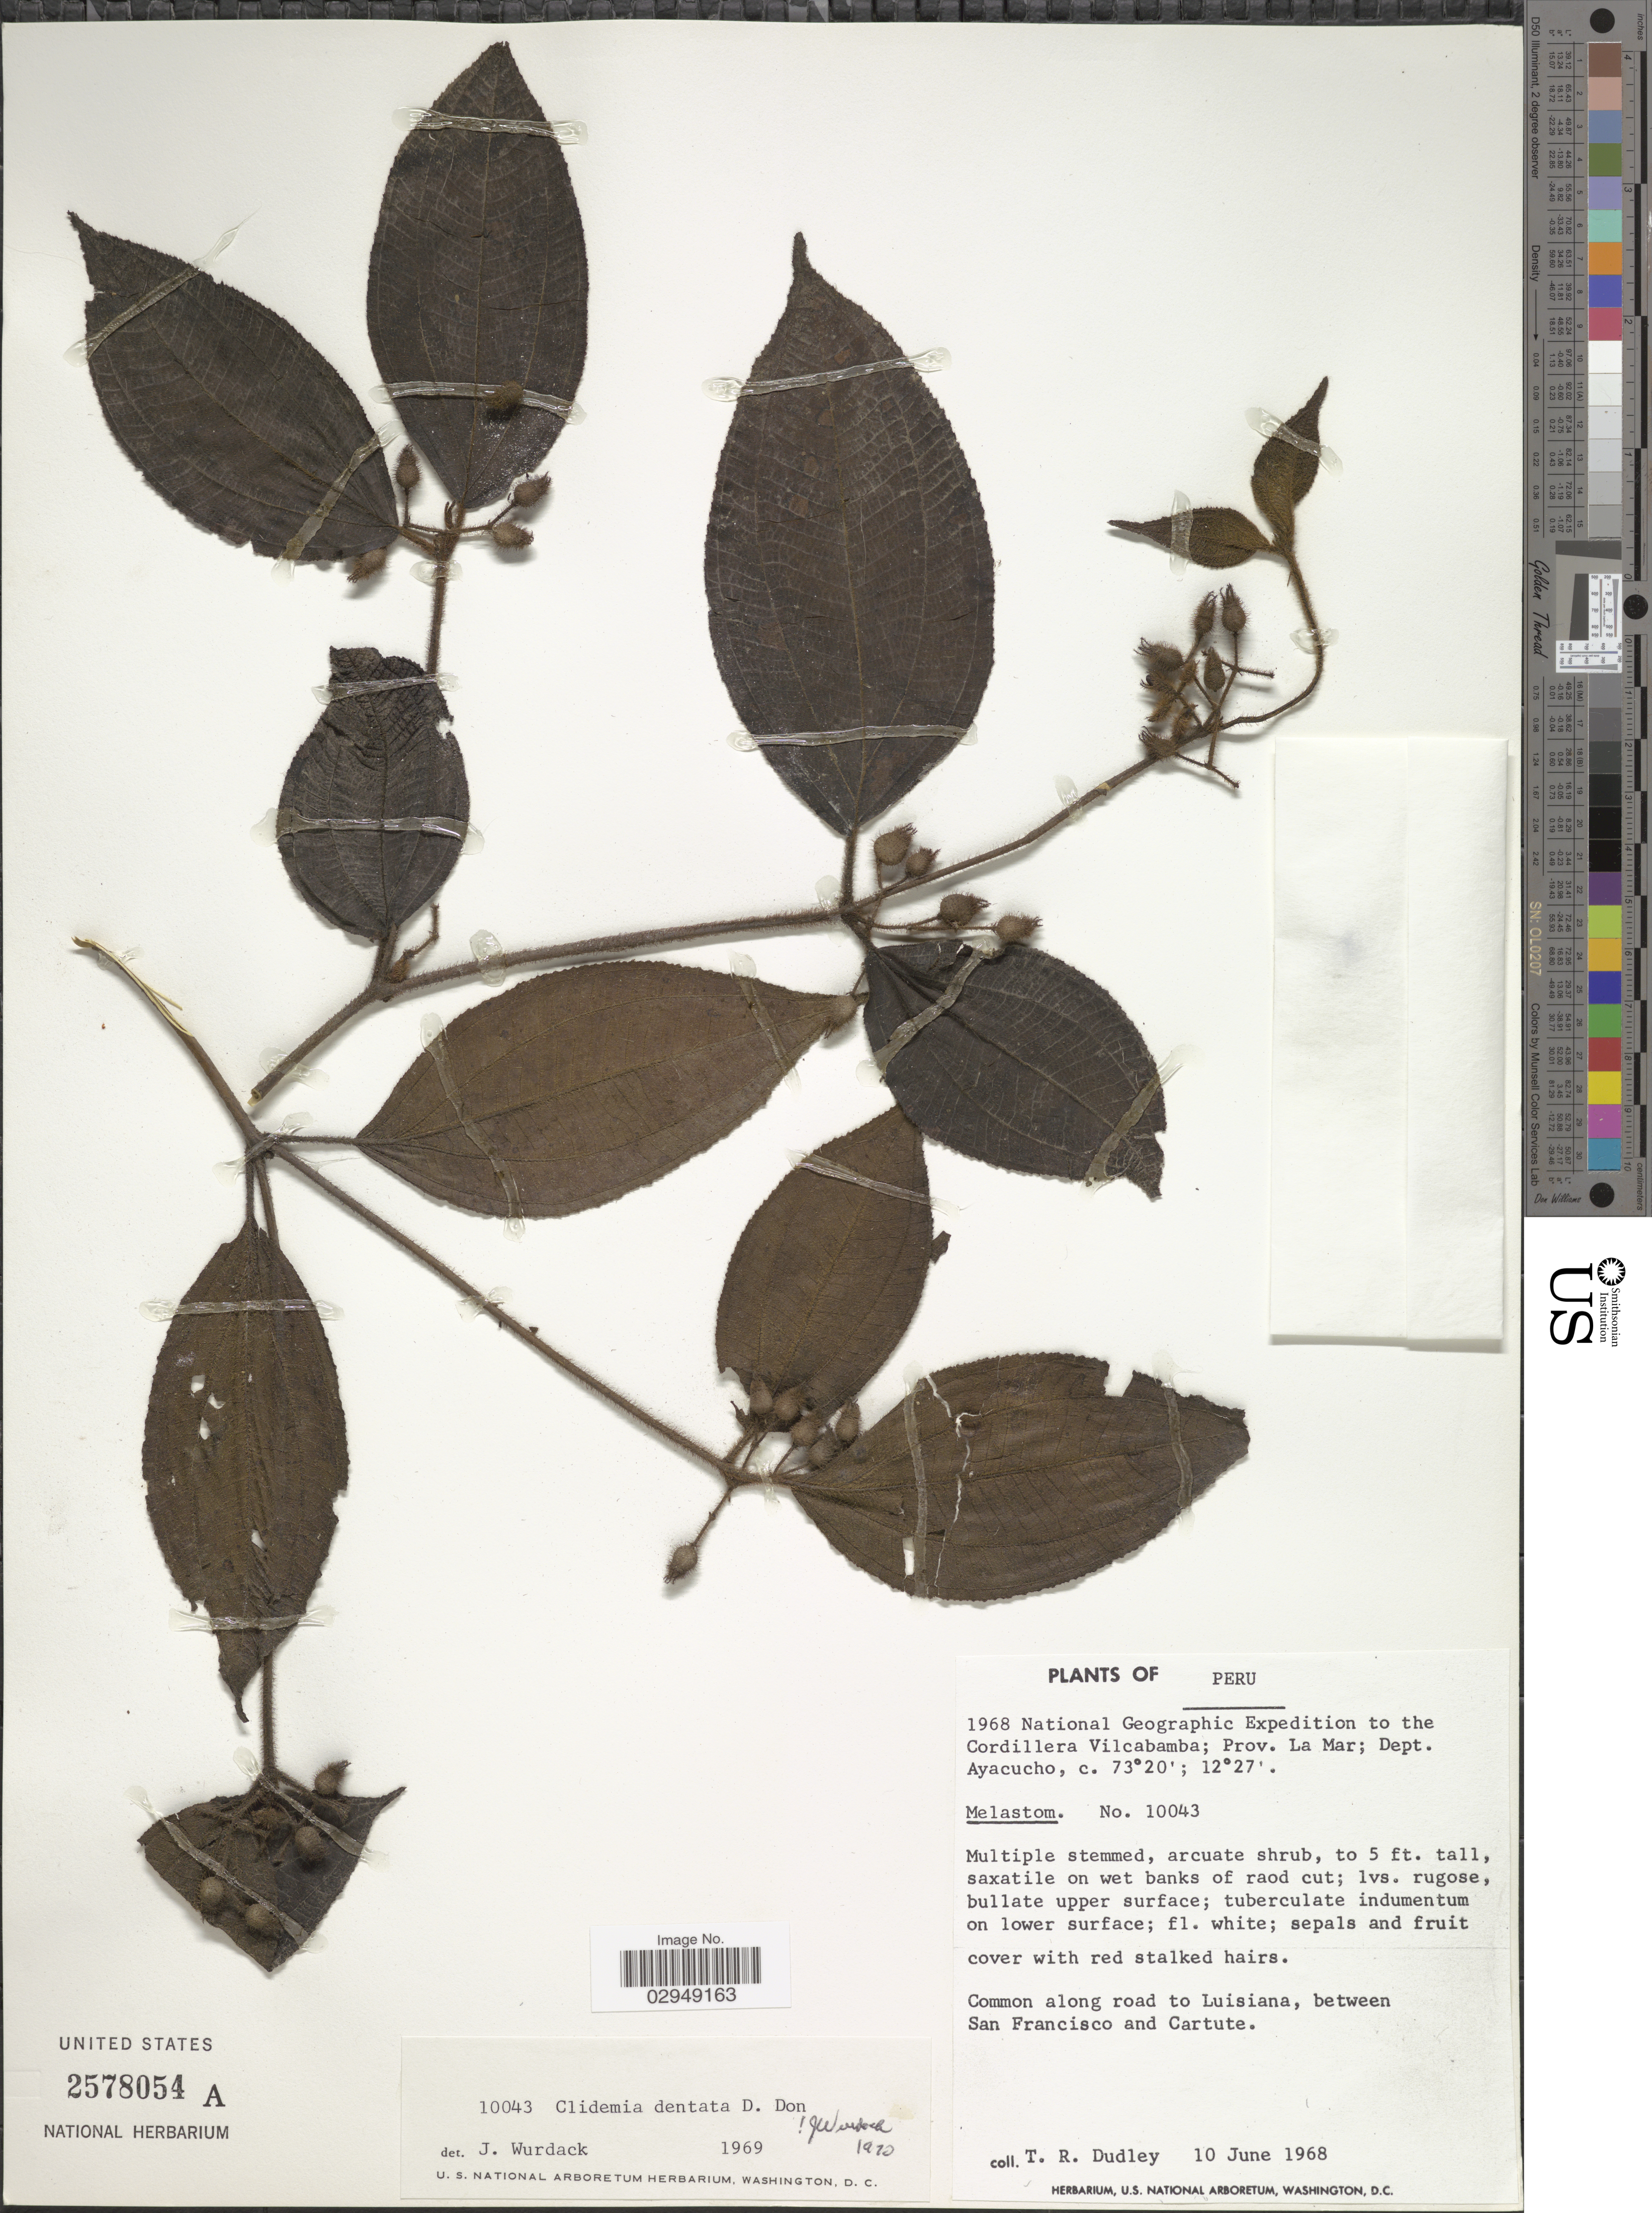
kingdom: Plantae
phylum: Tracheophyta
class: Magnoliopsida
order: Myrtales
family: Melastomataceae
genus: Clidemia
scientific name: Clidemia dentata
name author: D. Don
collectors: T. R. Dudley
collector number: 10043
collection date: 1968-06-10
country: Peru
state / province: Ayacucho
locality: Cordillera Vilcabamba, Prov. La Mar, Dept. Ayacucho, Common along road to Luisiana, between San Francisco and Cartute.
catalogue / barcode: US 2578054A